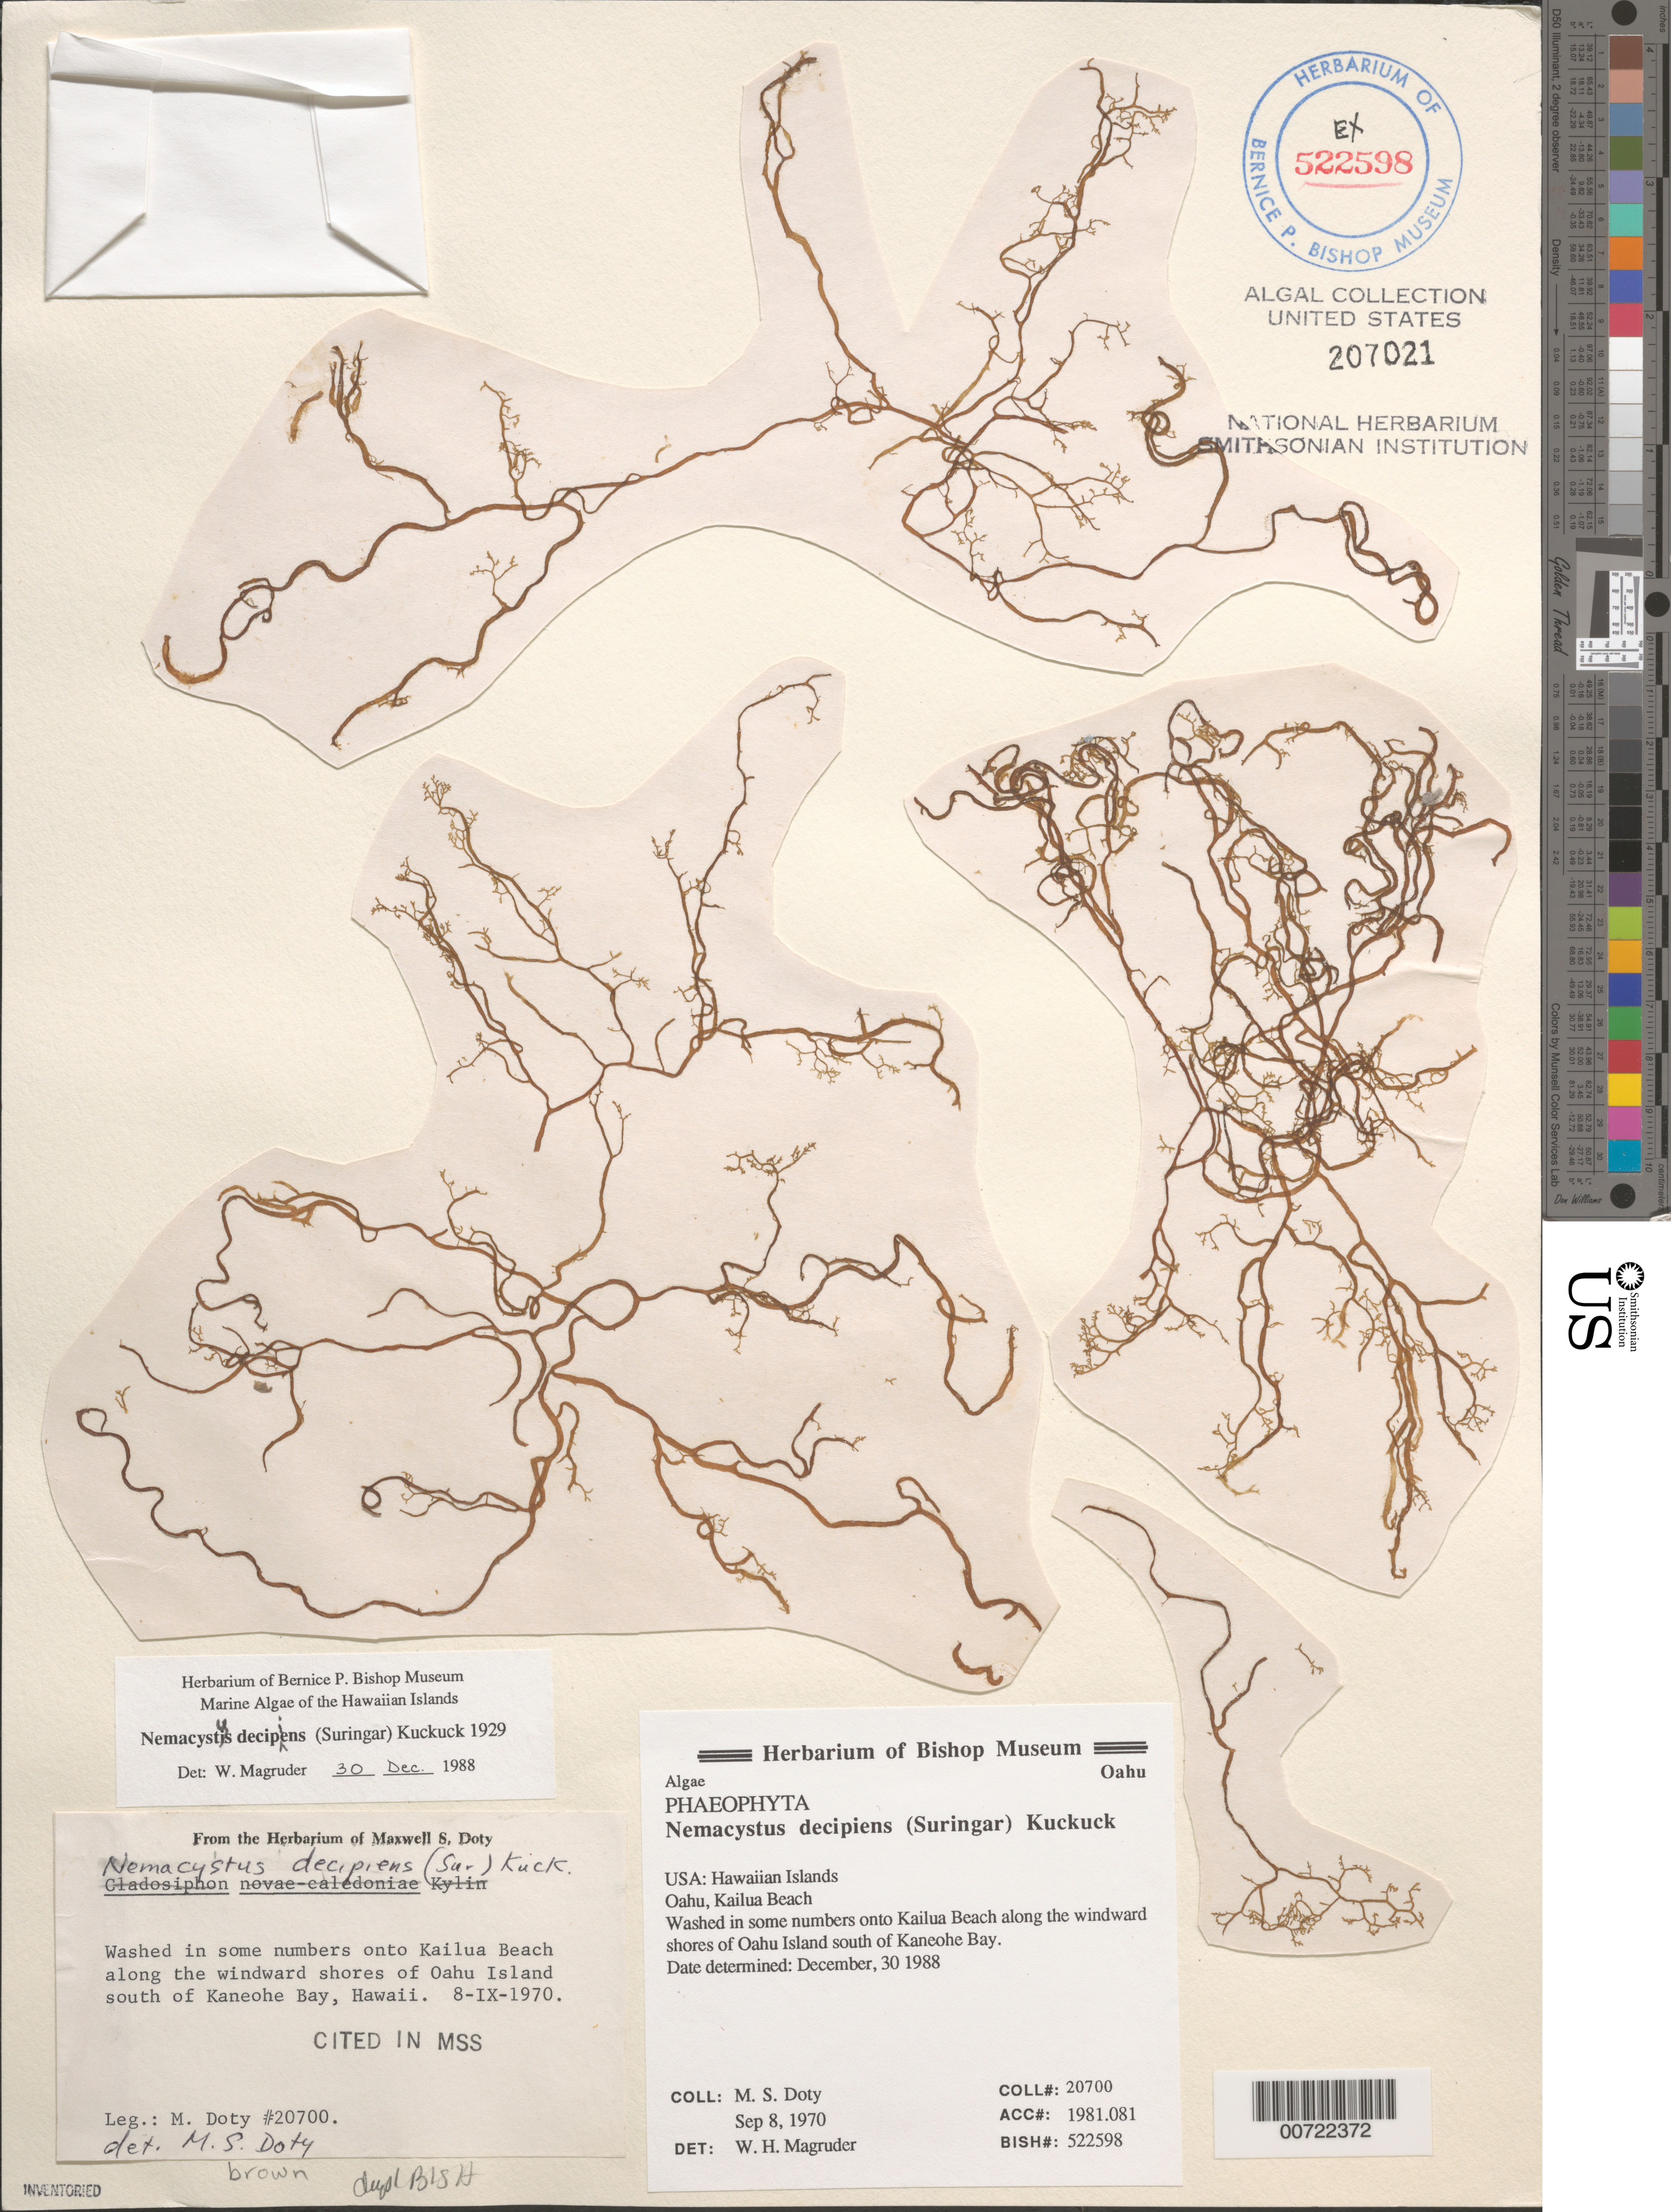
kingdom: Chromista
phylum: Ochrophyta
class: Phaeophyceae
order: Ectocarpales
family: Chordariaceae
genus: Nemacystus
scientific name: Nemacystus decipiens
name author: (Suringar) Kuckuck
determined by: Magruder, W. H.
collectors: M. S. Doty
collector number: MSD 20700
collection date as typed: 08 Sep 1970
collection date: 1970-09-08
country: United States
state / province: Hawaii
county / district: Honolulu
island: Oahu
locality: Kailua Beach south of Kaneohe Bay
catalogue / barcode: US 207021